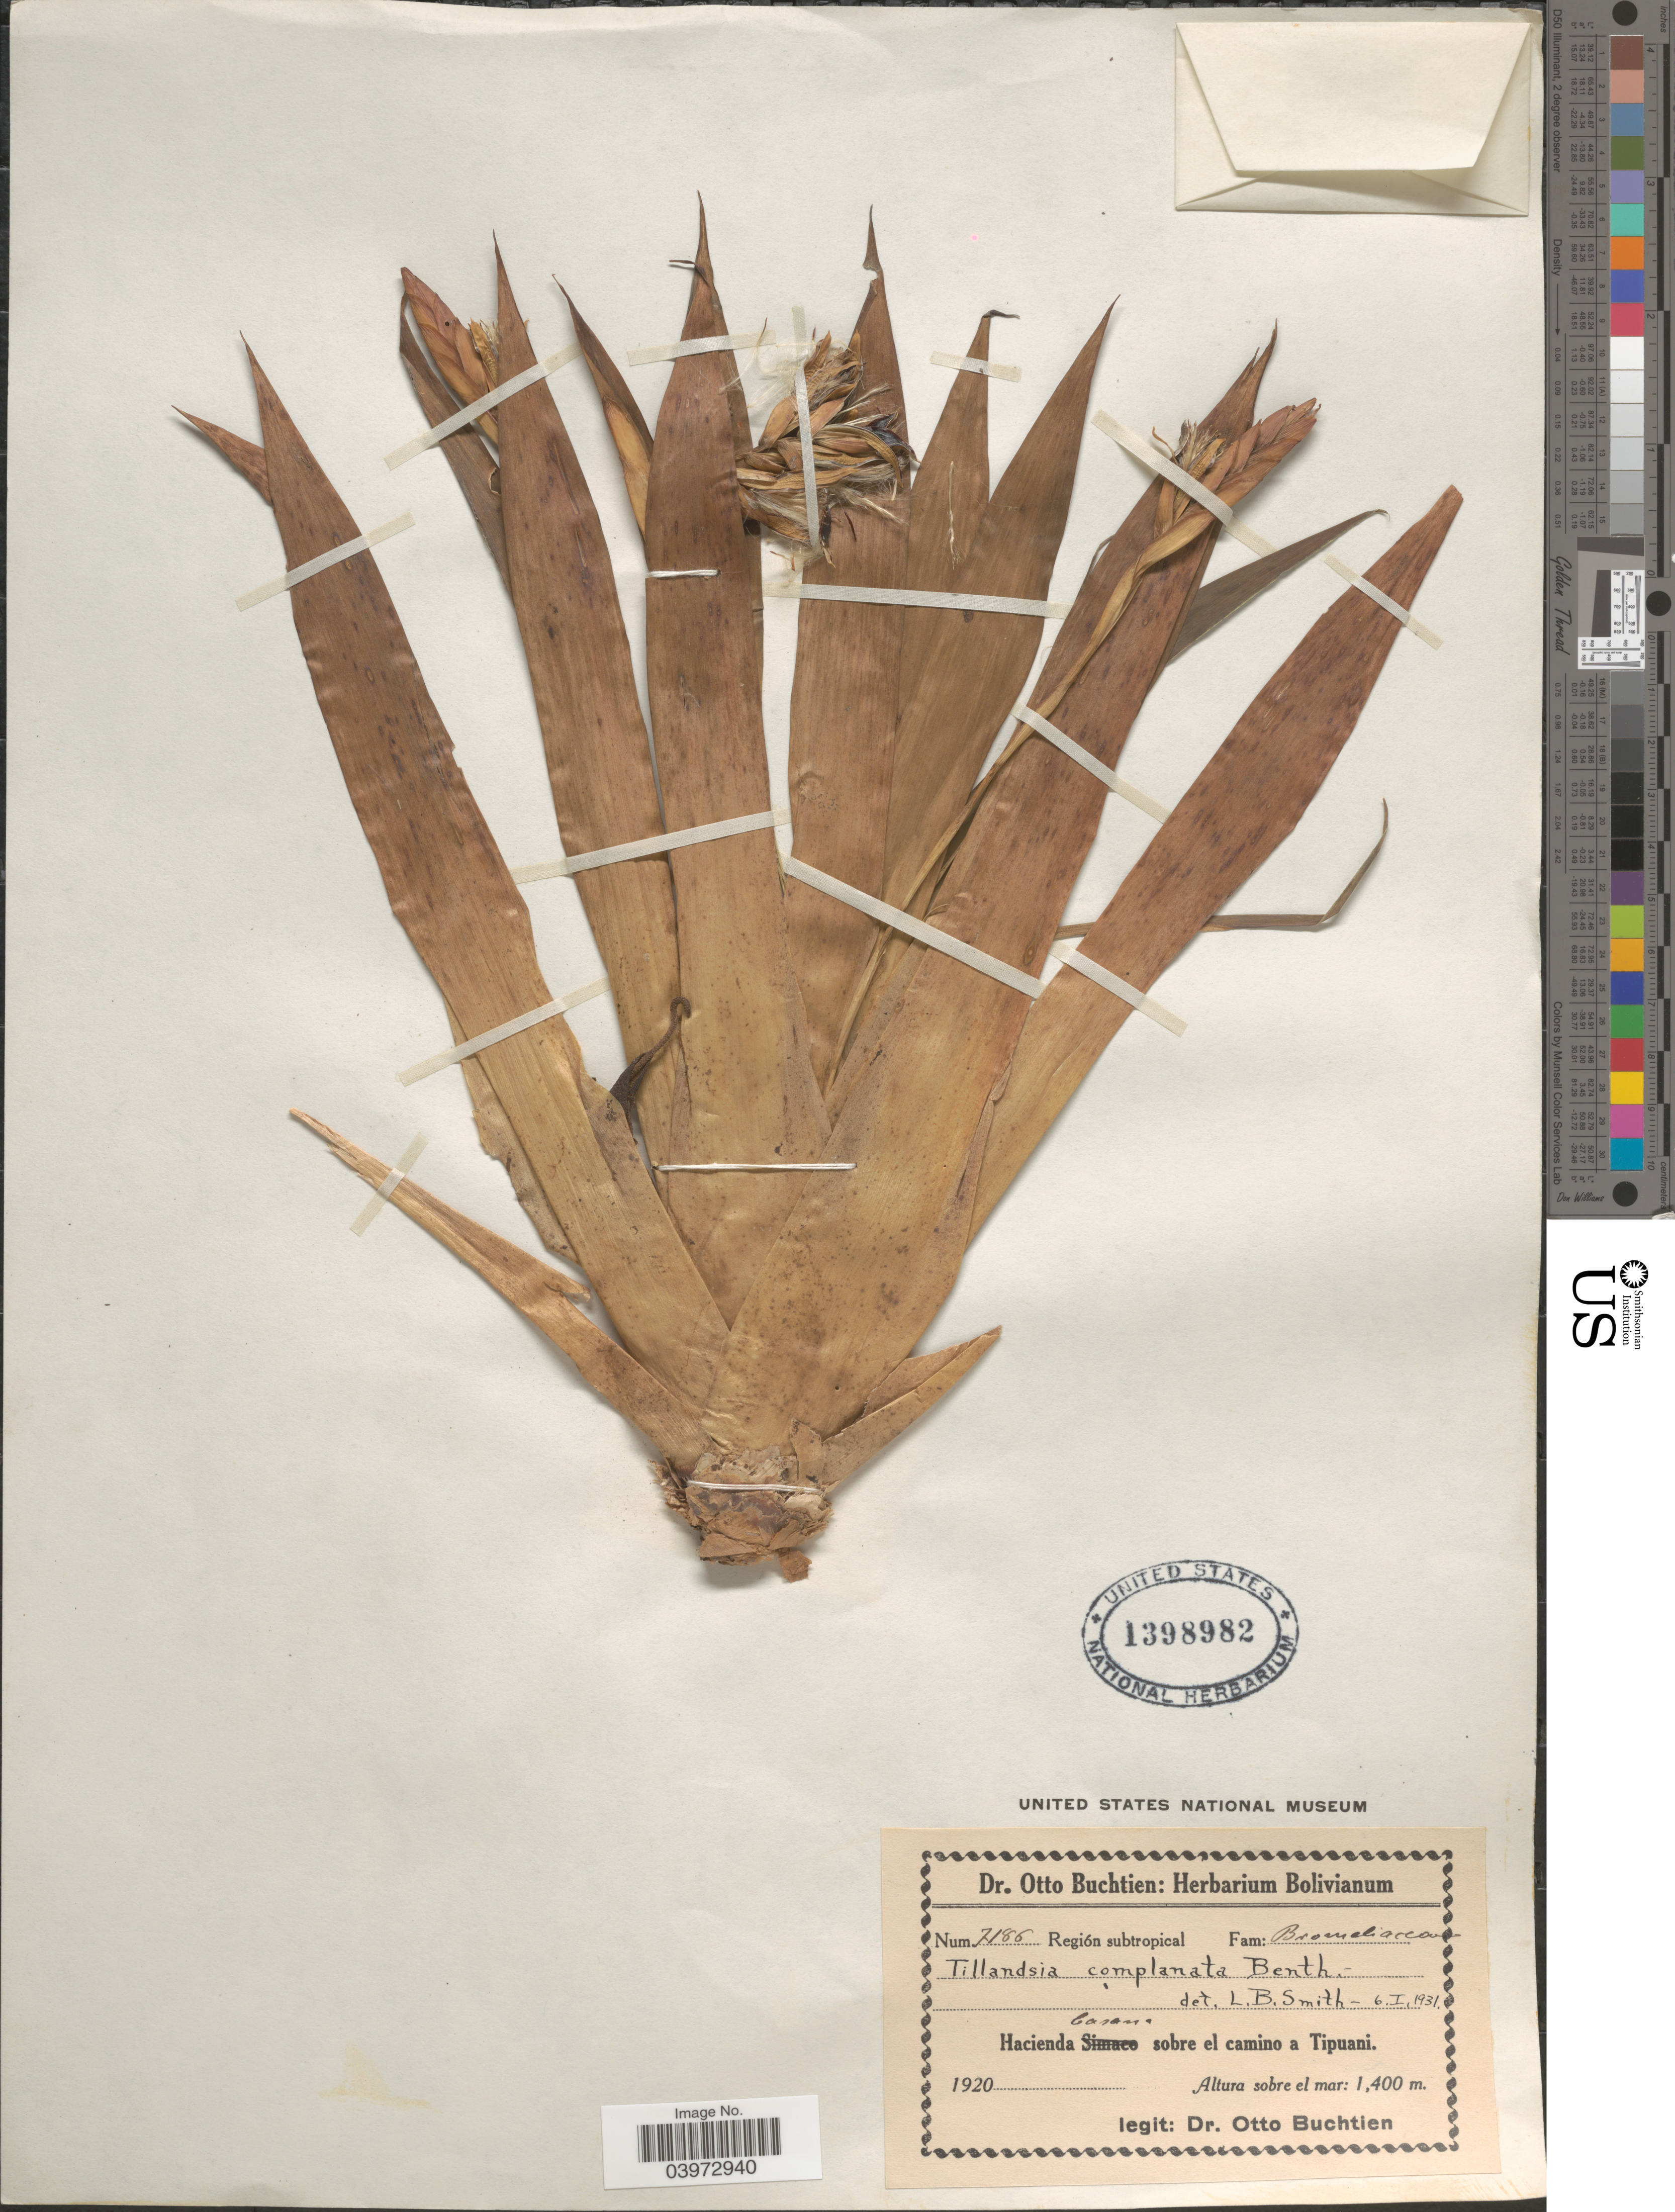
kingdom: Plantae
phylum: Tracheophyta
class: Liliopsida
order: Poales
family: Bromeliaceae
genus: Tillandsia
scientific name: Tillandsia complanata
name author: Benth.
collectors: O. Buchtien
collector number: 7186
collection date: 1920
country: Bolivia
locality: Región subtropical. Hacienda Casana sobre el camino a Tipuani.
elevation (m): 1400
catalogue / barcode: US 1398982